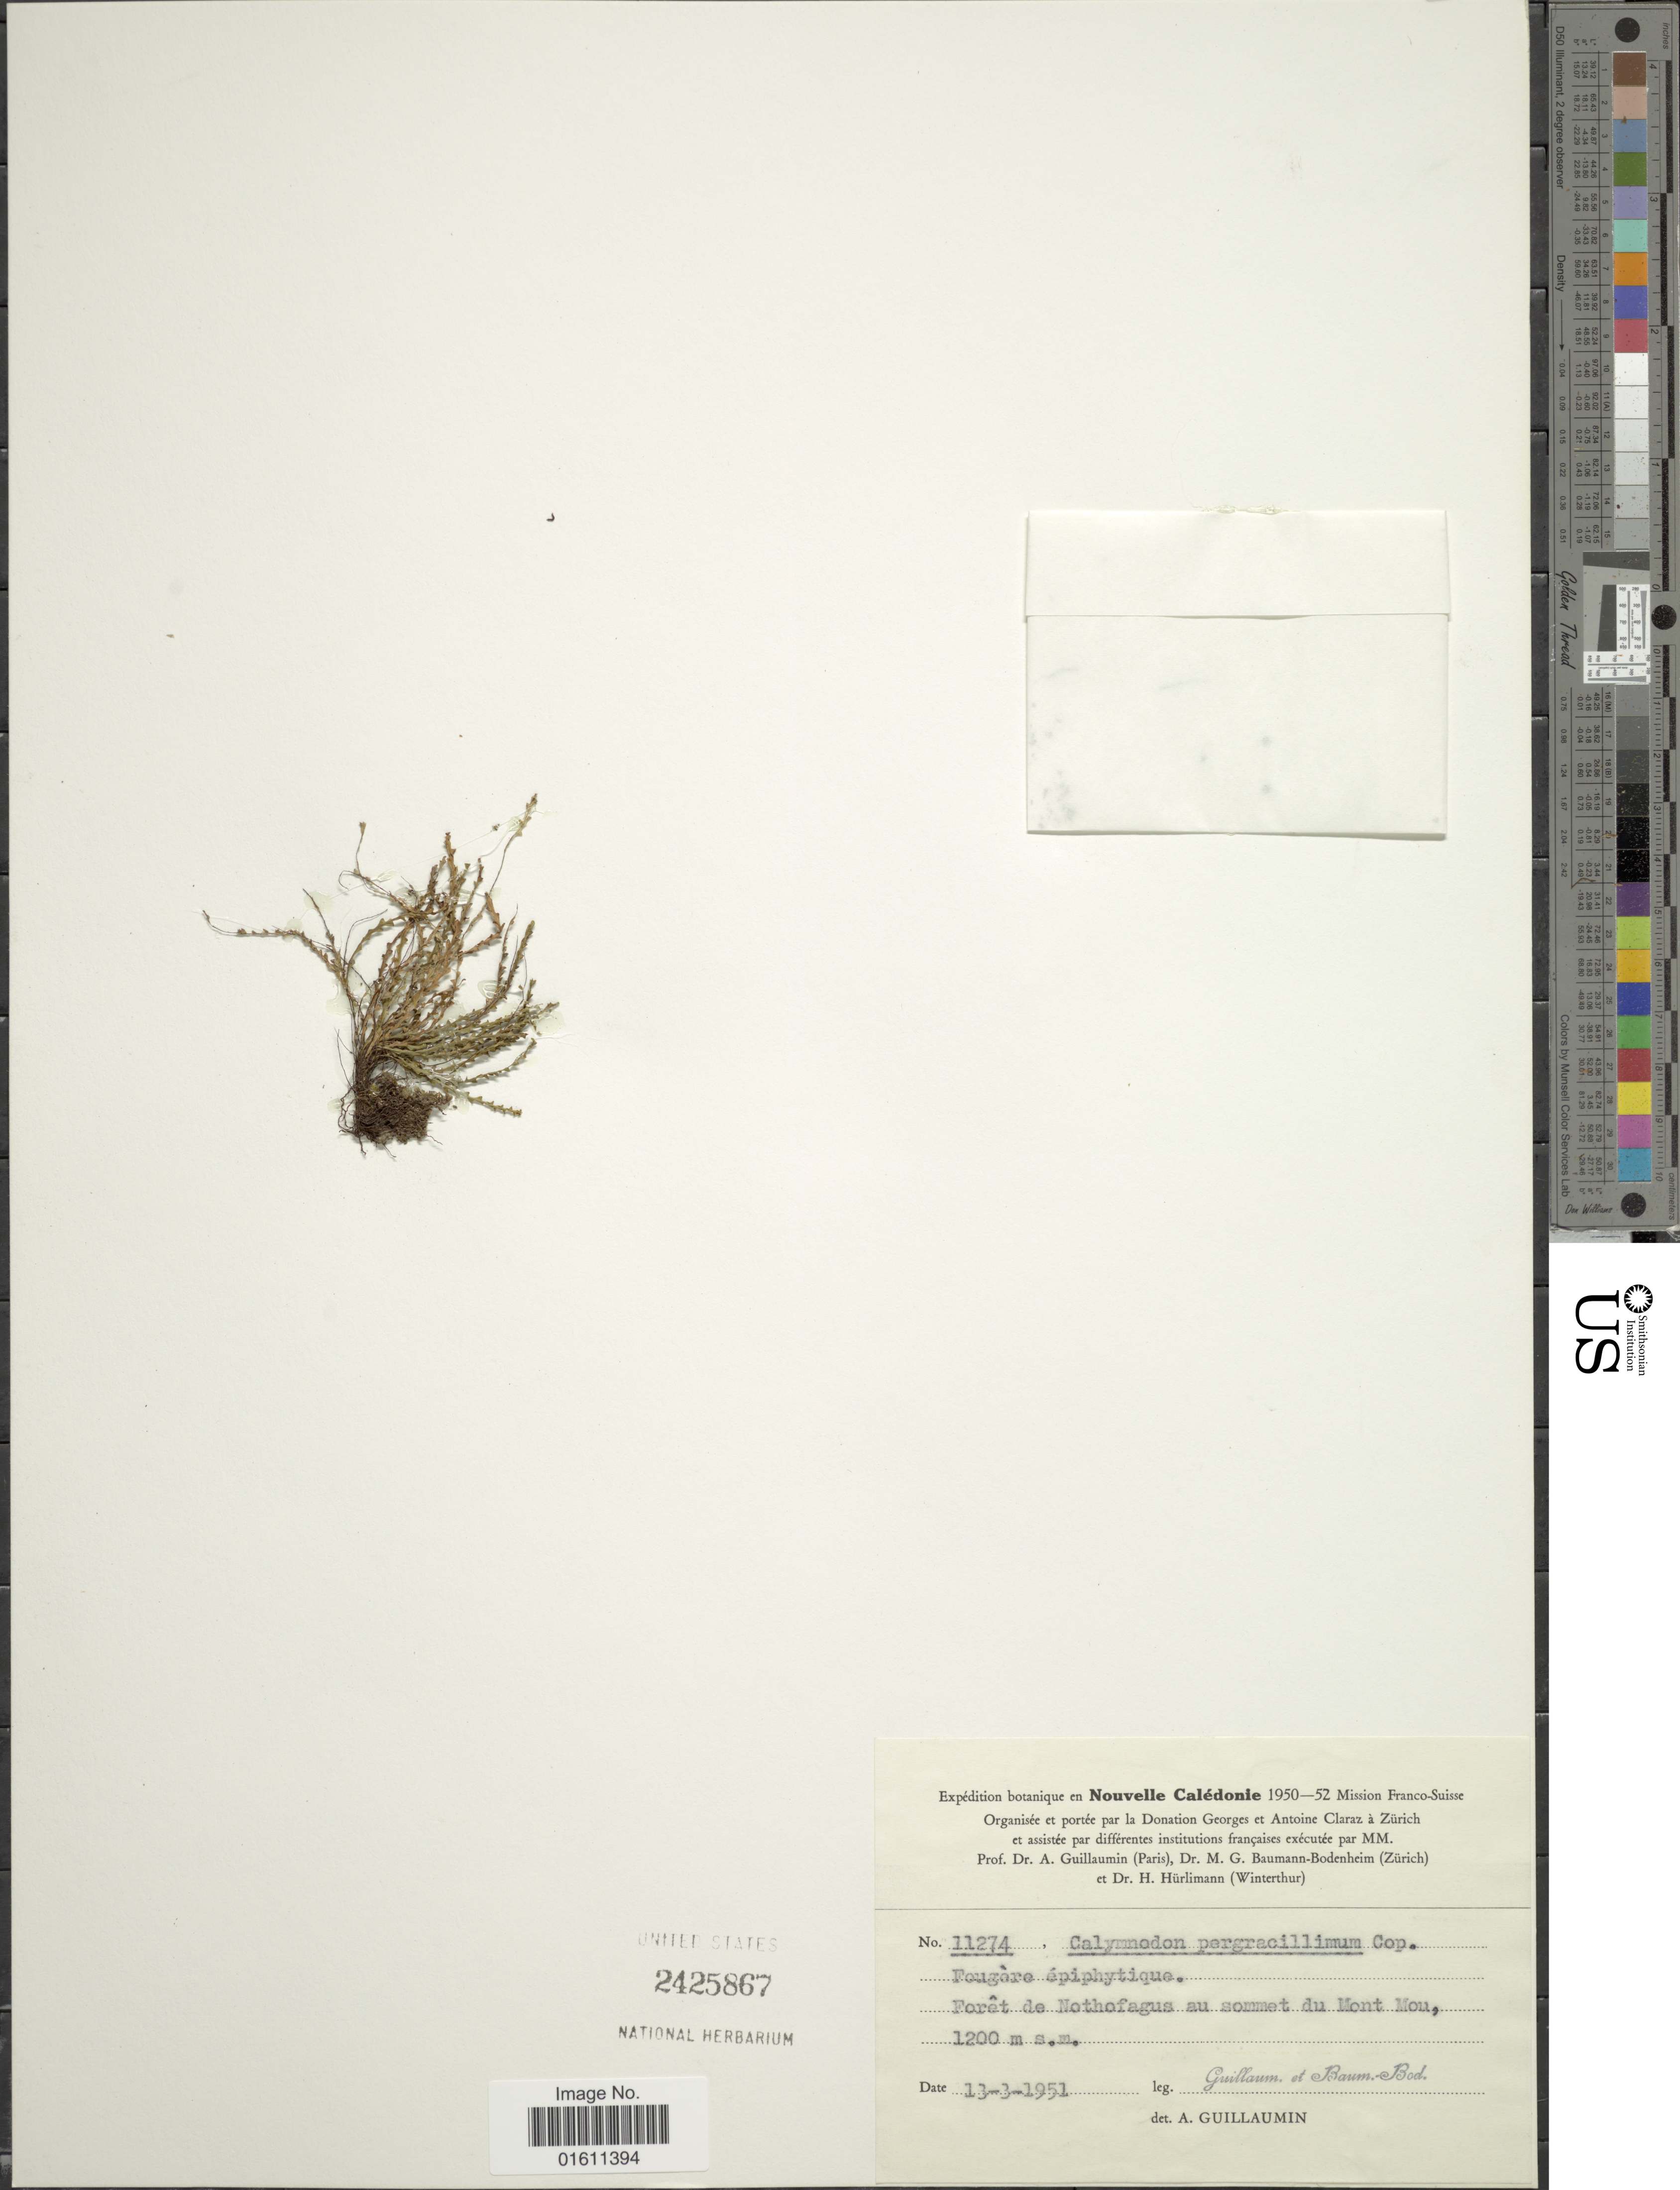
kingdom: Plantae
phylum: Tracheophyta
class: Polypodiopsida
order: Polypodiales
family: Polypodiaceae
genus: Calymmodon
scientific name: Calymmodon cucullatus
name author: (Nees & Blume) C. Presl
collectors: A. Guillaumin & M. G. Baumann-Bodenheim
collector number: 11274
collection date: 1951-03-13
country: New Caledonia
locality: Nouvelle Calédonie, Forêt de Nothofagus au sommet du Mont Mou.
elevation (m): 1200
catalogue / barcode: US 2425867